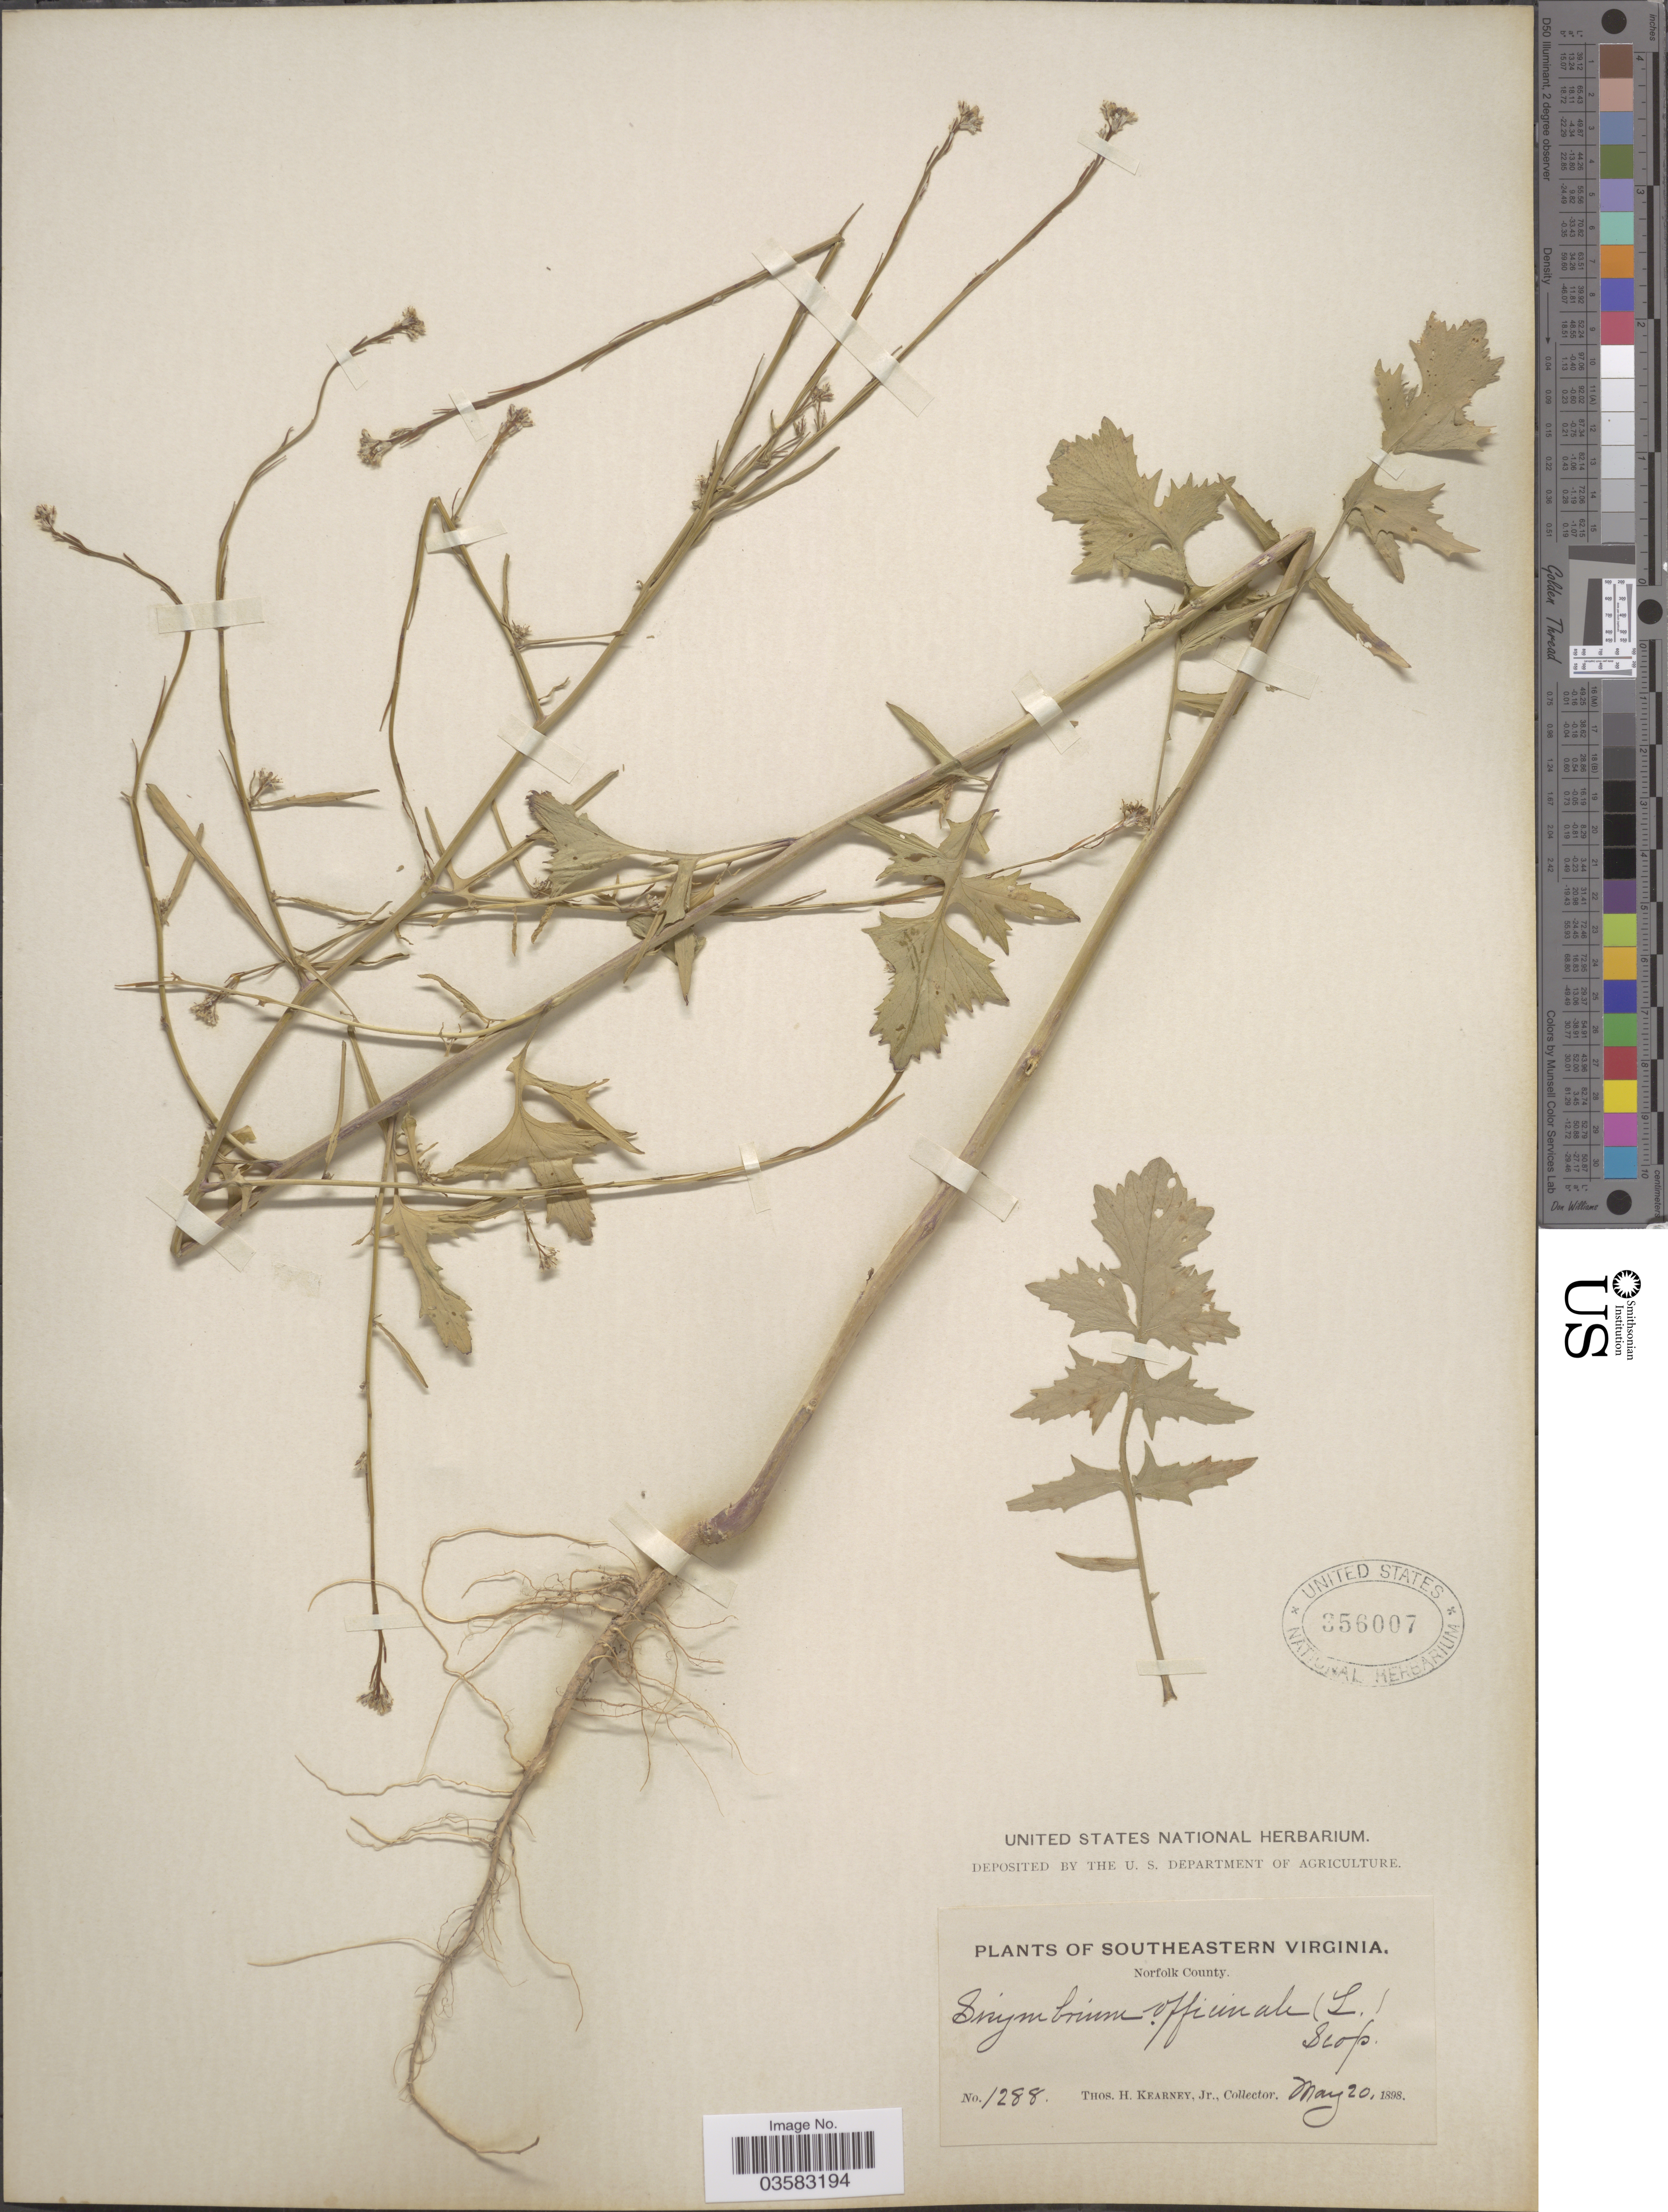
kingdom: Plantae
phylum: Tracheophyta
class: Magnoliopsida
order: Brassicales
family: Brassicaceae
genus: Sisymbrium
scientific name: Sisymbrium officinale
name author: (L.) Scop.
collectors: T. H. Kearney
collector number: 1288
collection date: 1898-05-20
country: United States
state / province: Virginia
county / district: City of Norfolk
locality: Southeastern Virginia. Norfolk County.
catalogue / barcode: US 356007